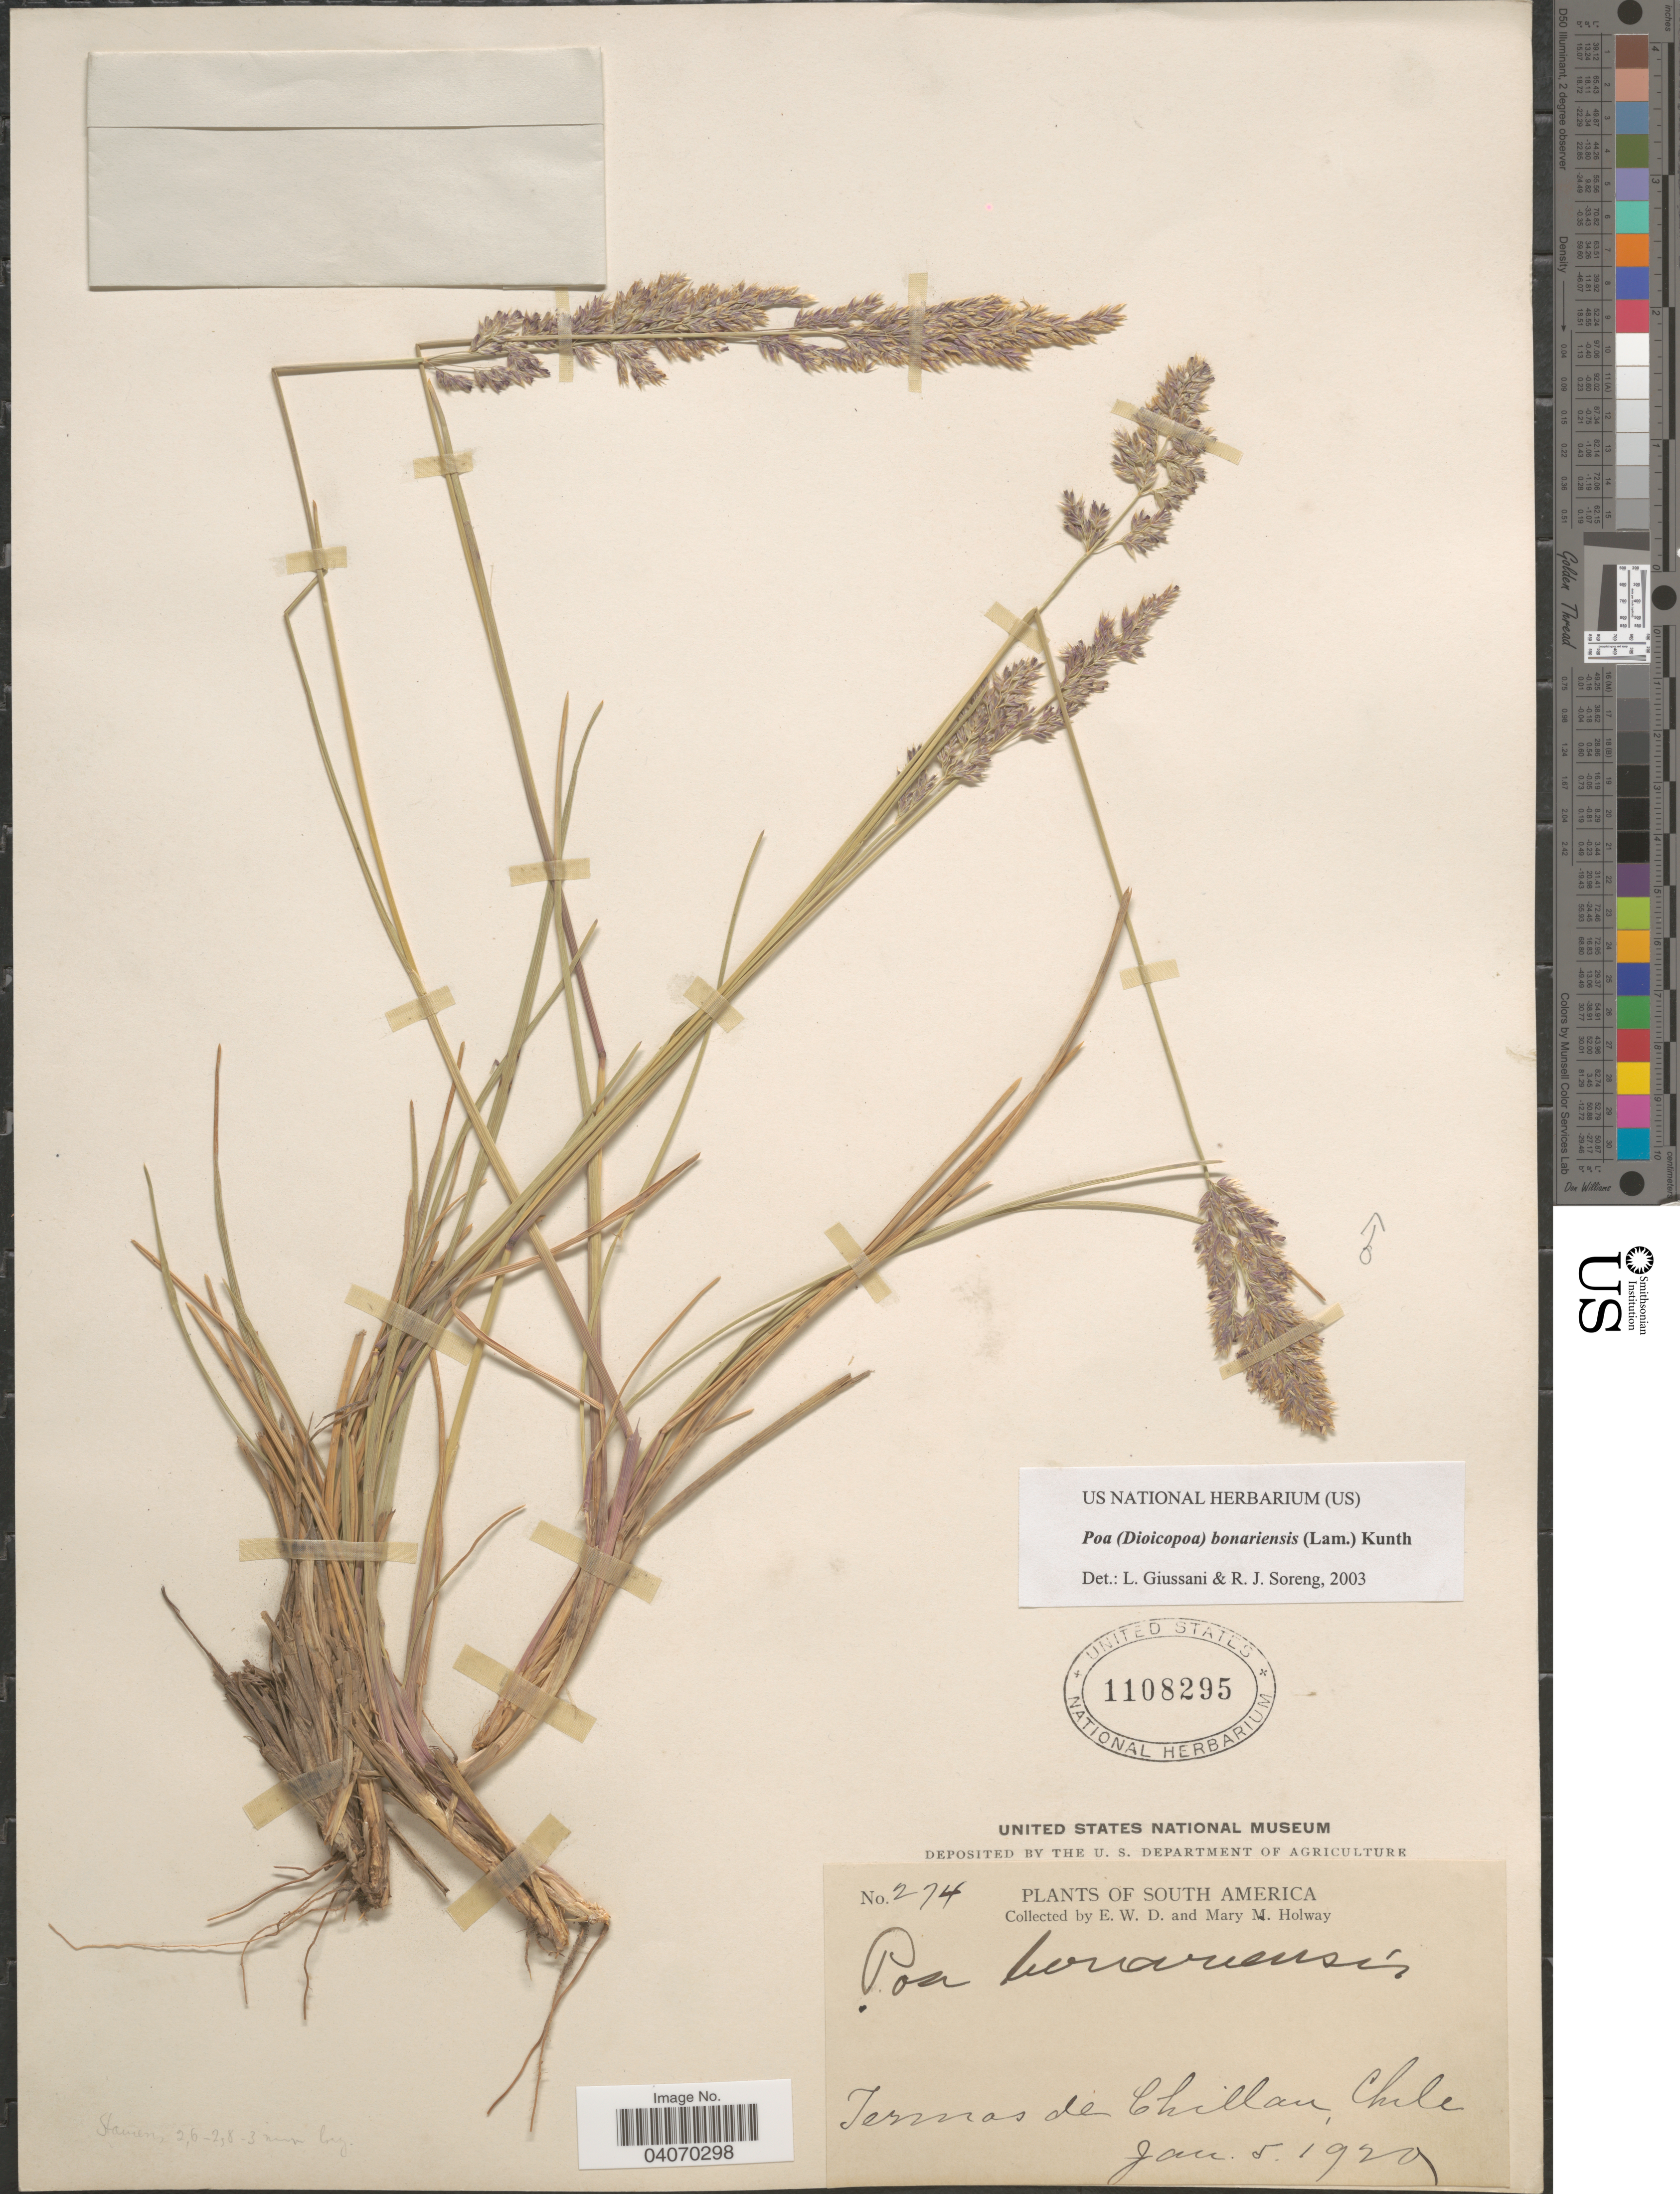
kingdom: Plantae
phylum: Tracheophyta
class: Liliopsida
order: Poales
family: Poaceae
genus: Poa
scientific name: Poa bonariensis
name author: (Lam.) Kunth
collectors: E. W. D. Holway & M. M. Holway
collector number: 274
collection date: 1920-01-05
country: Chile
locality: Terman de Chillan.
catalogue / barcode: US 1108295